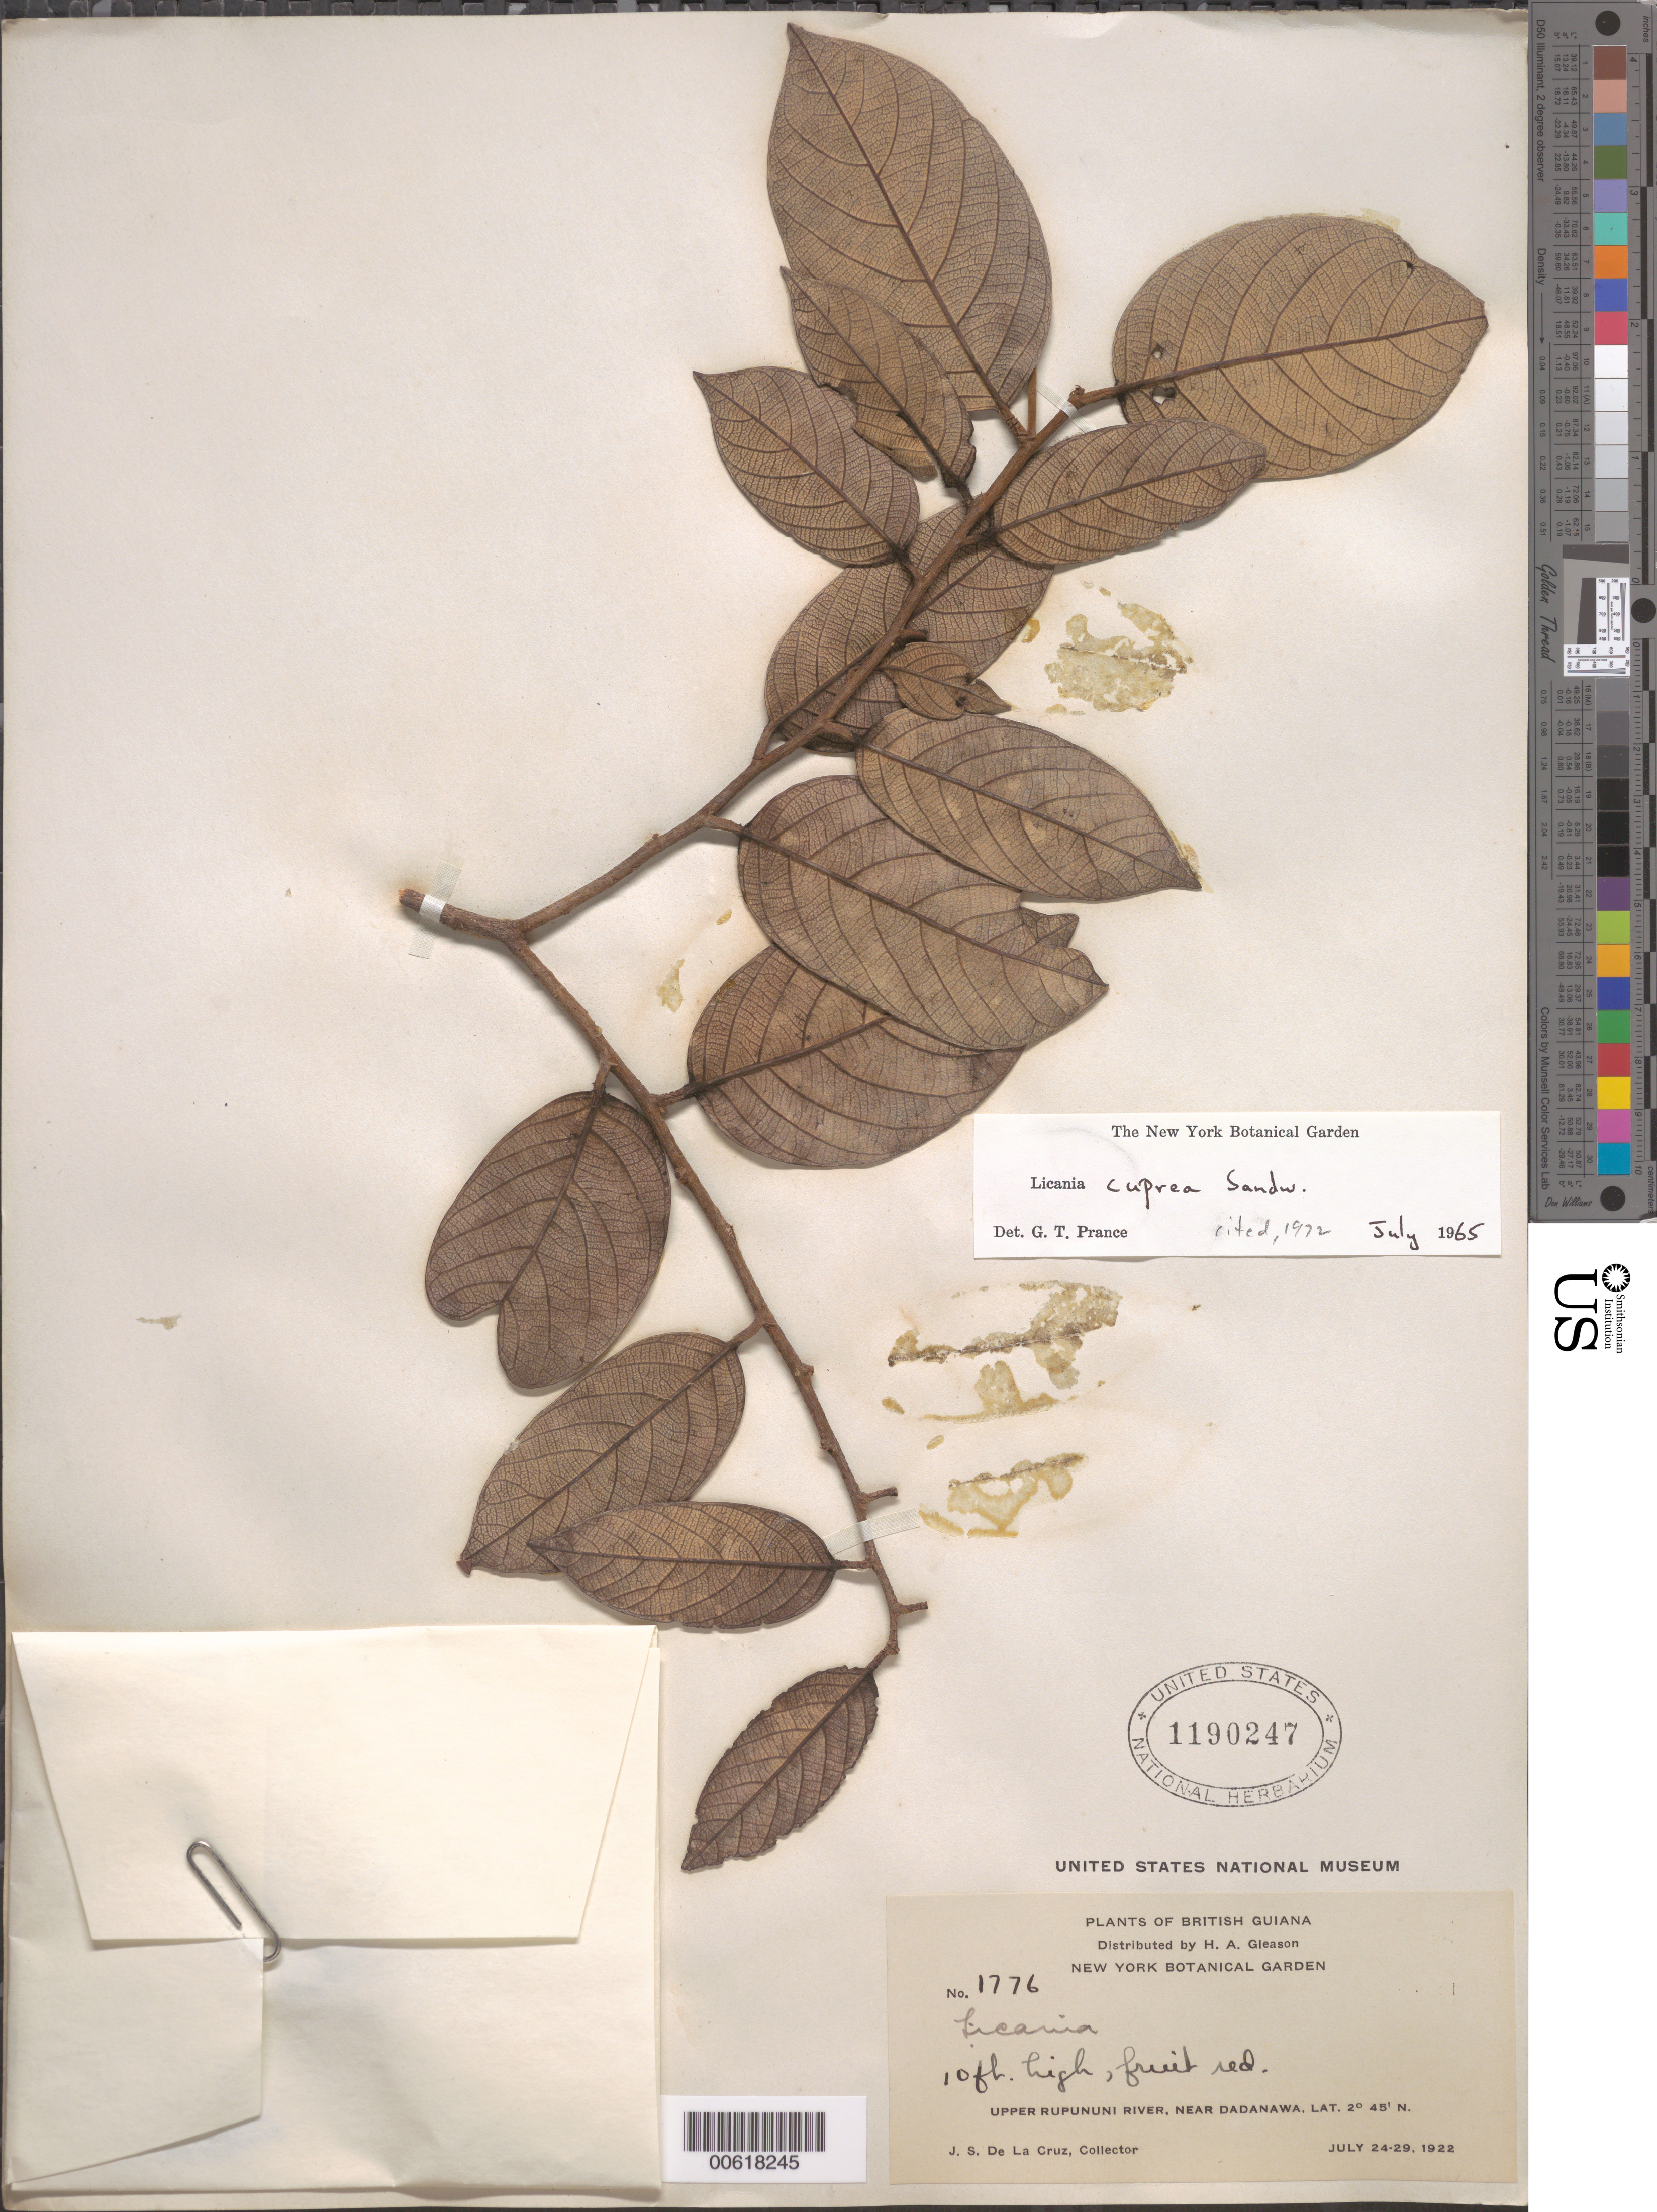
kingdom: Plantae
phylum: Tracheophyta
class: Magnoliopsida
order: Malpighiales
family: Chrysobalanaceae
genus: Licania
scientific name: Licania cuprea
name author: Sandwith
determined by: Prance, G. T.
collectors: J. S. de la Cruz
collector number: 1776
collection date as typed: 24-Jul-22 to 29-Jul-22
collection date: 1922-07-24/1922-07-29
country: Guyana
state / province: U. Takutu-U. Essequibo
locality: Dadanawa, near, upper Rupununi R.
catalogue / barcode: US 1190247